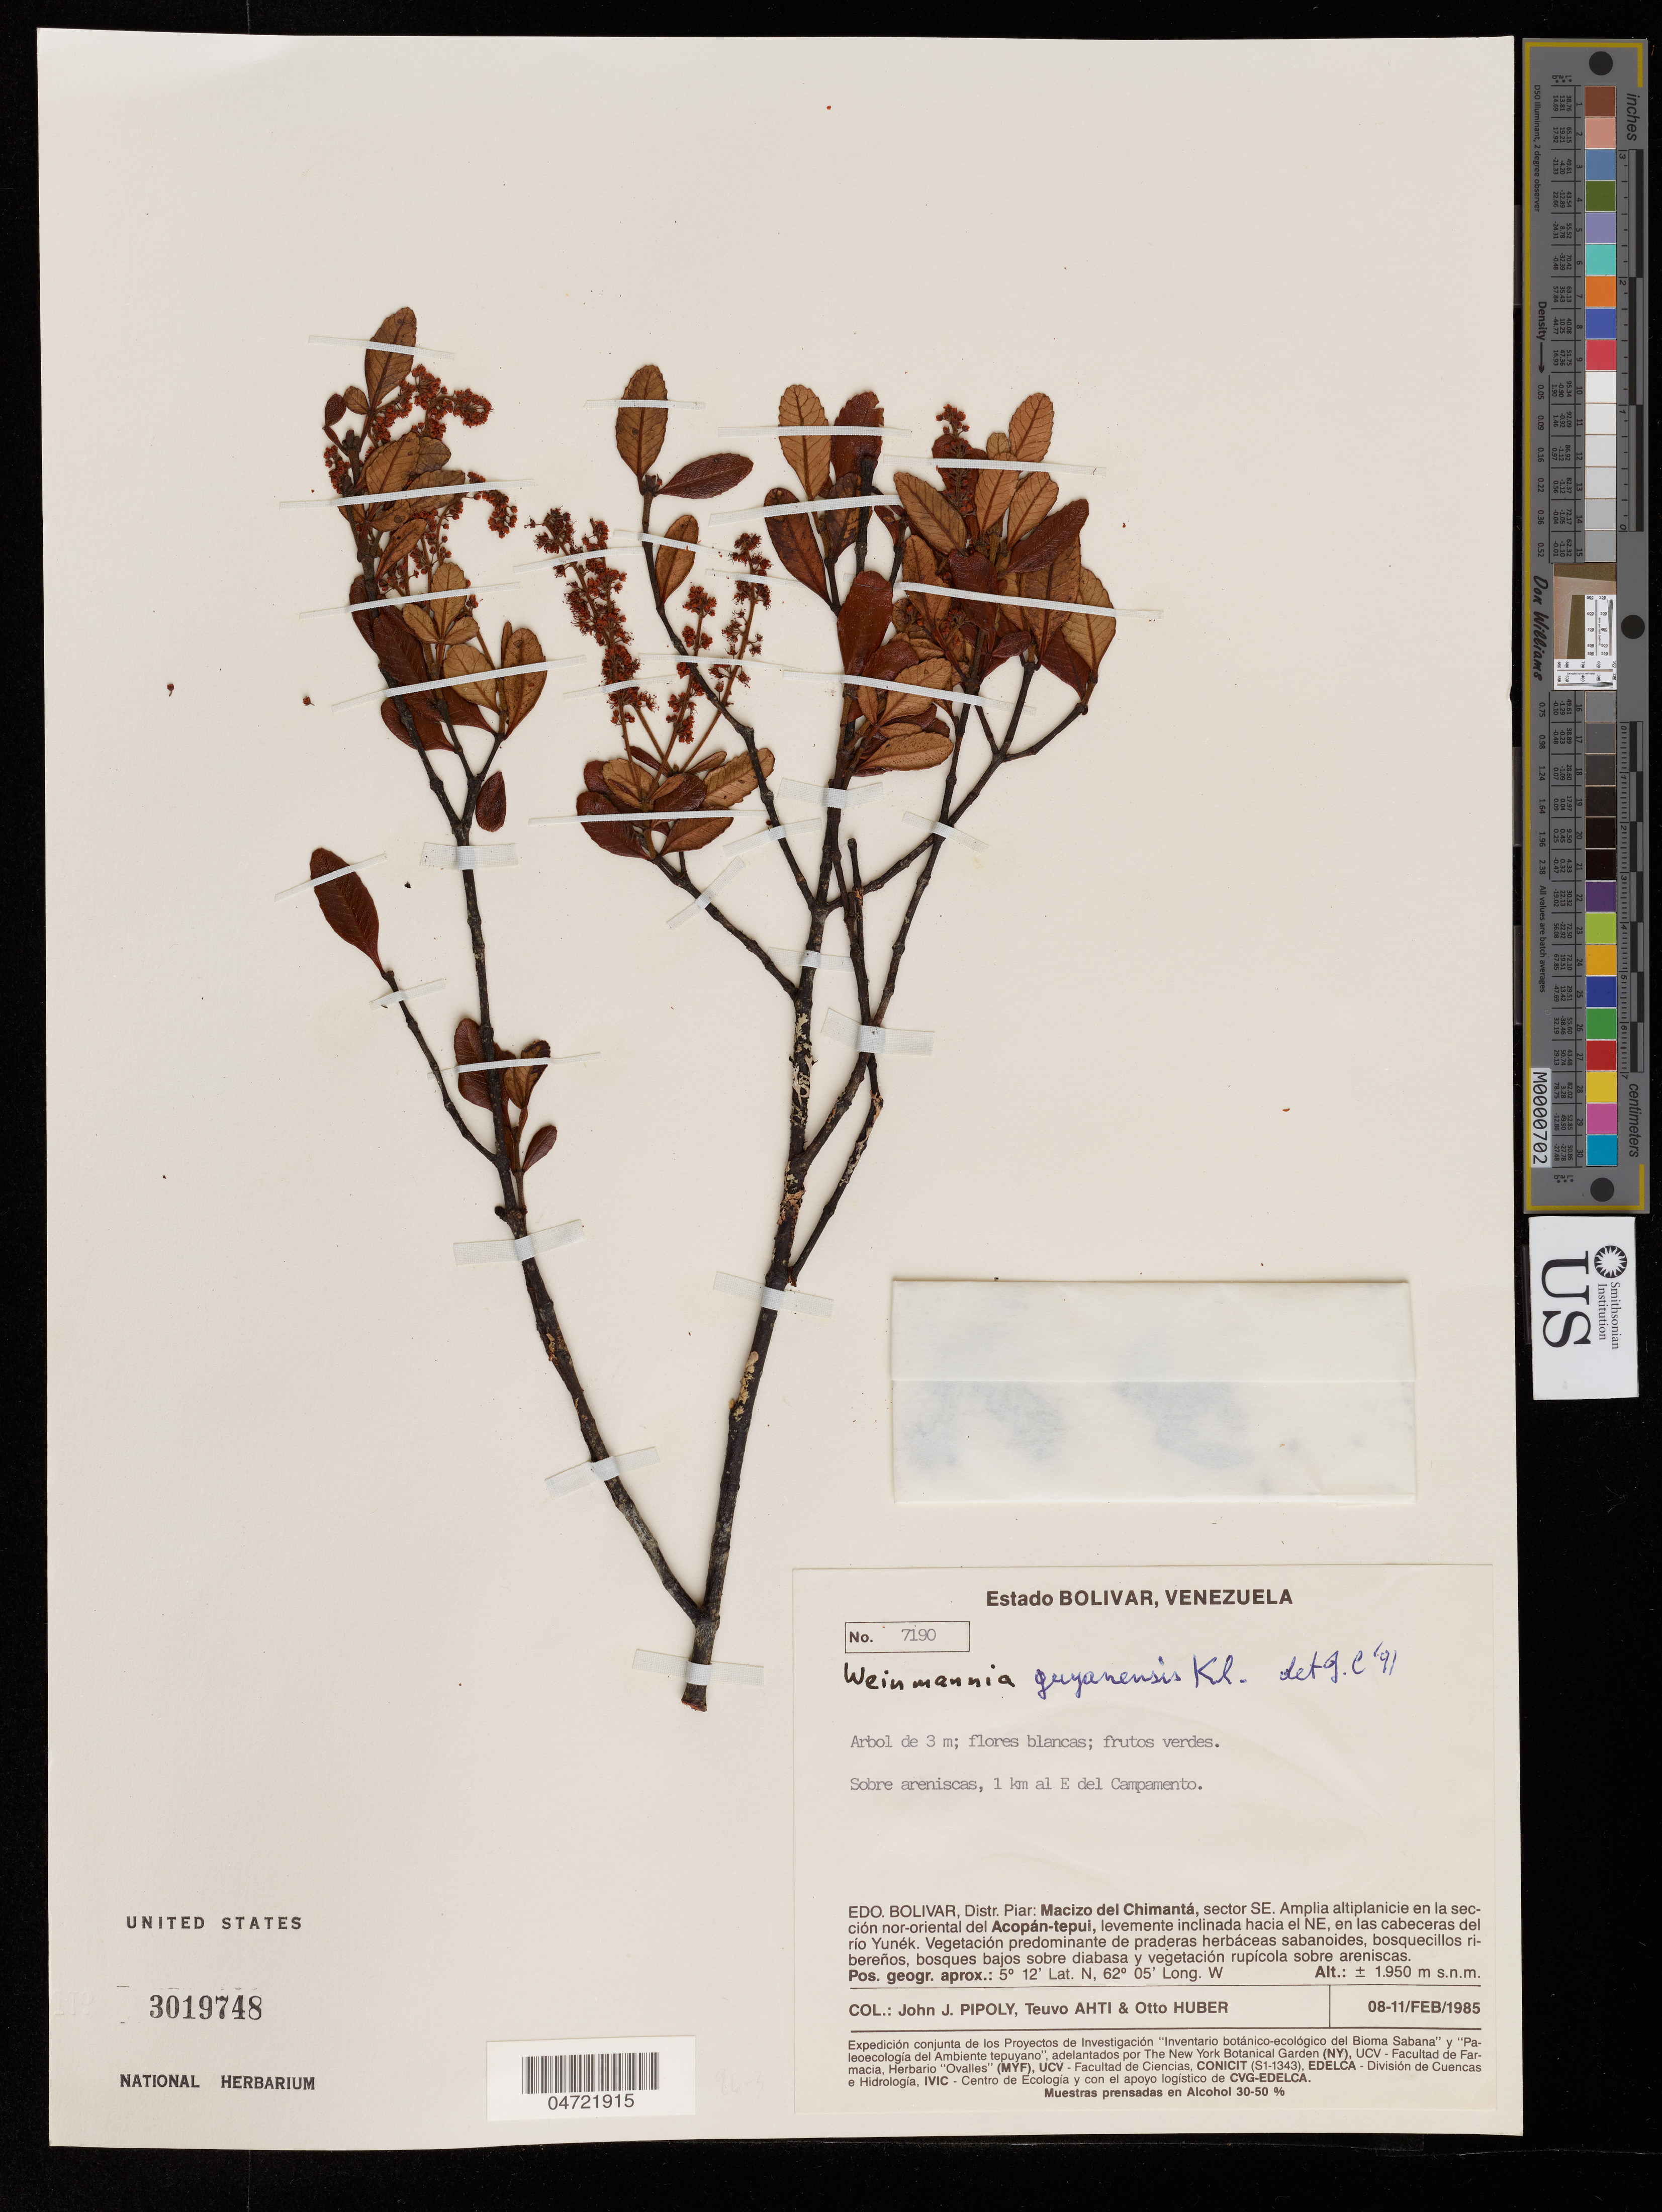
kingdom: Plantae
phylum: Tracheophyta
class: Magnoliopsida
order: Oxalidales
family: Cunoniaceae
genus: Weinmannia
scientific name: Weinmannia guyanensis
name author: Klotzsch ex Engl.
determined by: Cuatrecasas, J.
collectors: J. J. Pipoly, T. T. Ahti & O. Huber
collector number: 7190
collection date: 1985-02-08/1985-02-11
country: Venezuela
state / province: Bolívar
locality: Macizo del Chimantá, sector SE. Amplia altiplanicie en la seccion nor-oriental de Acopan-tepuik, levemente inclinada hacia el NE, en las cabeceras del rio Yunék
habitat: Sobre areniscas, 1 km al E del Campamento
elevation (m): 1950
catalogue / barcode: US 3019748